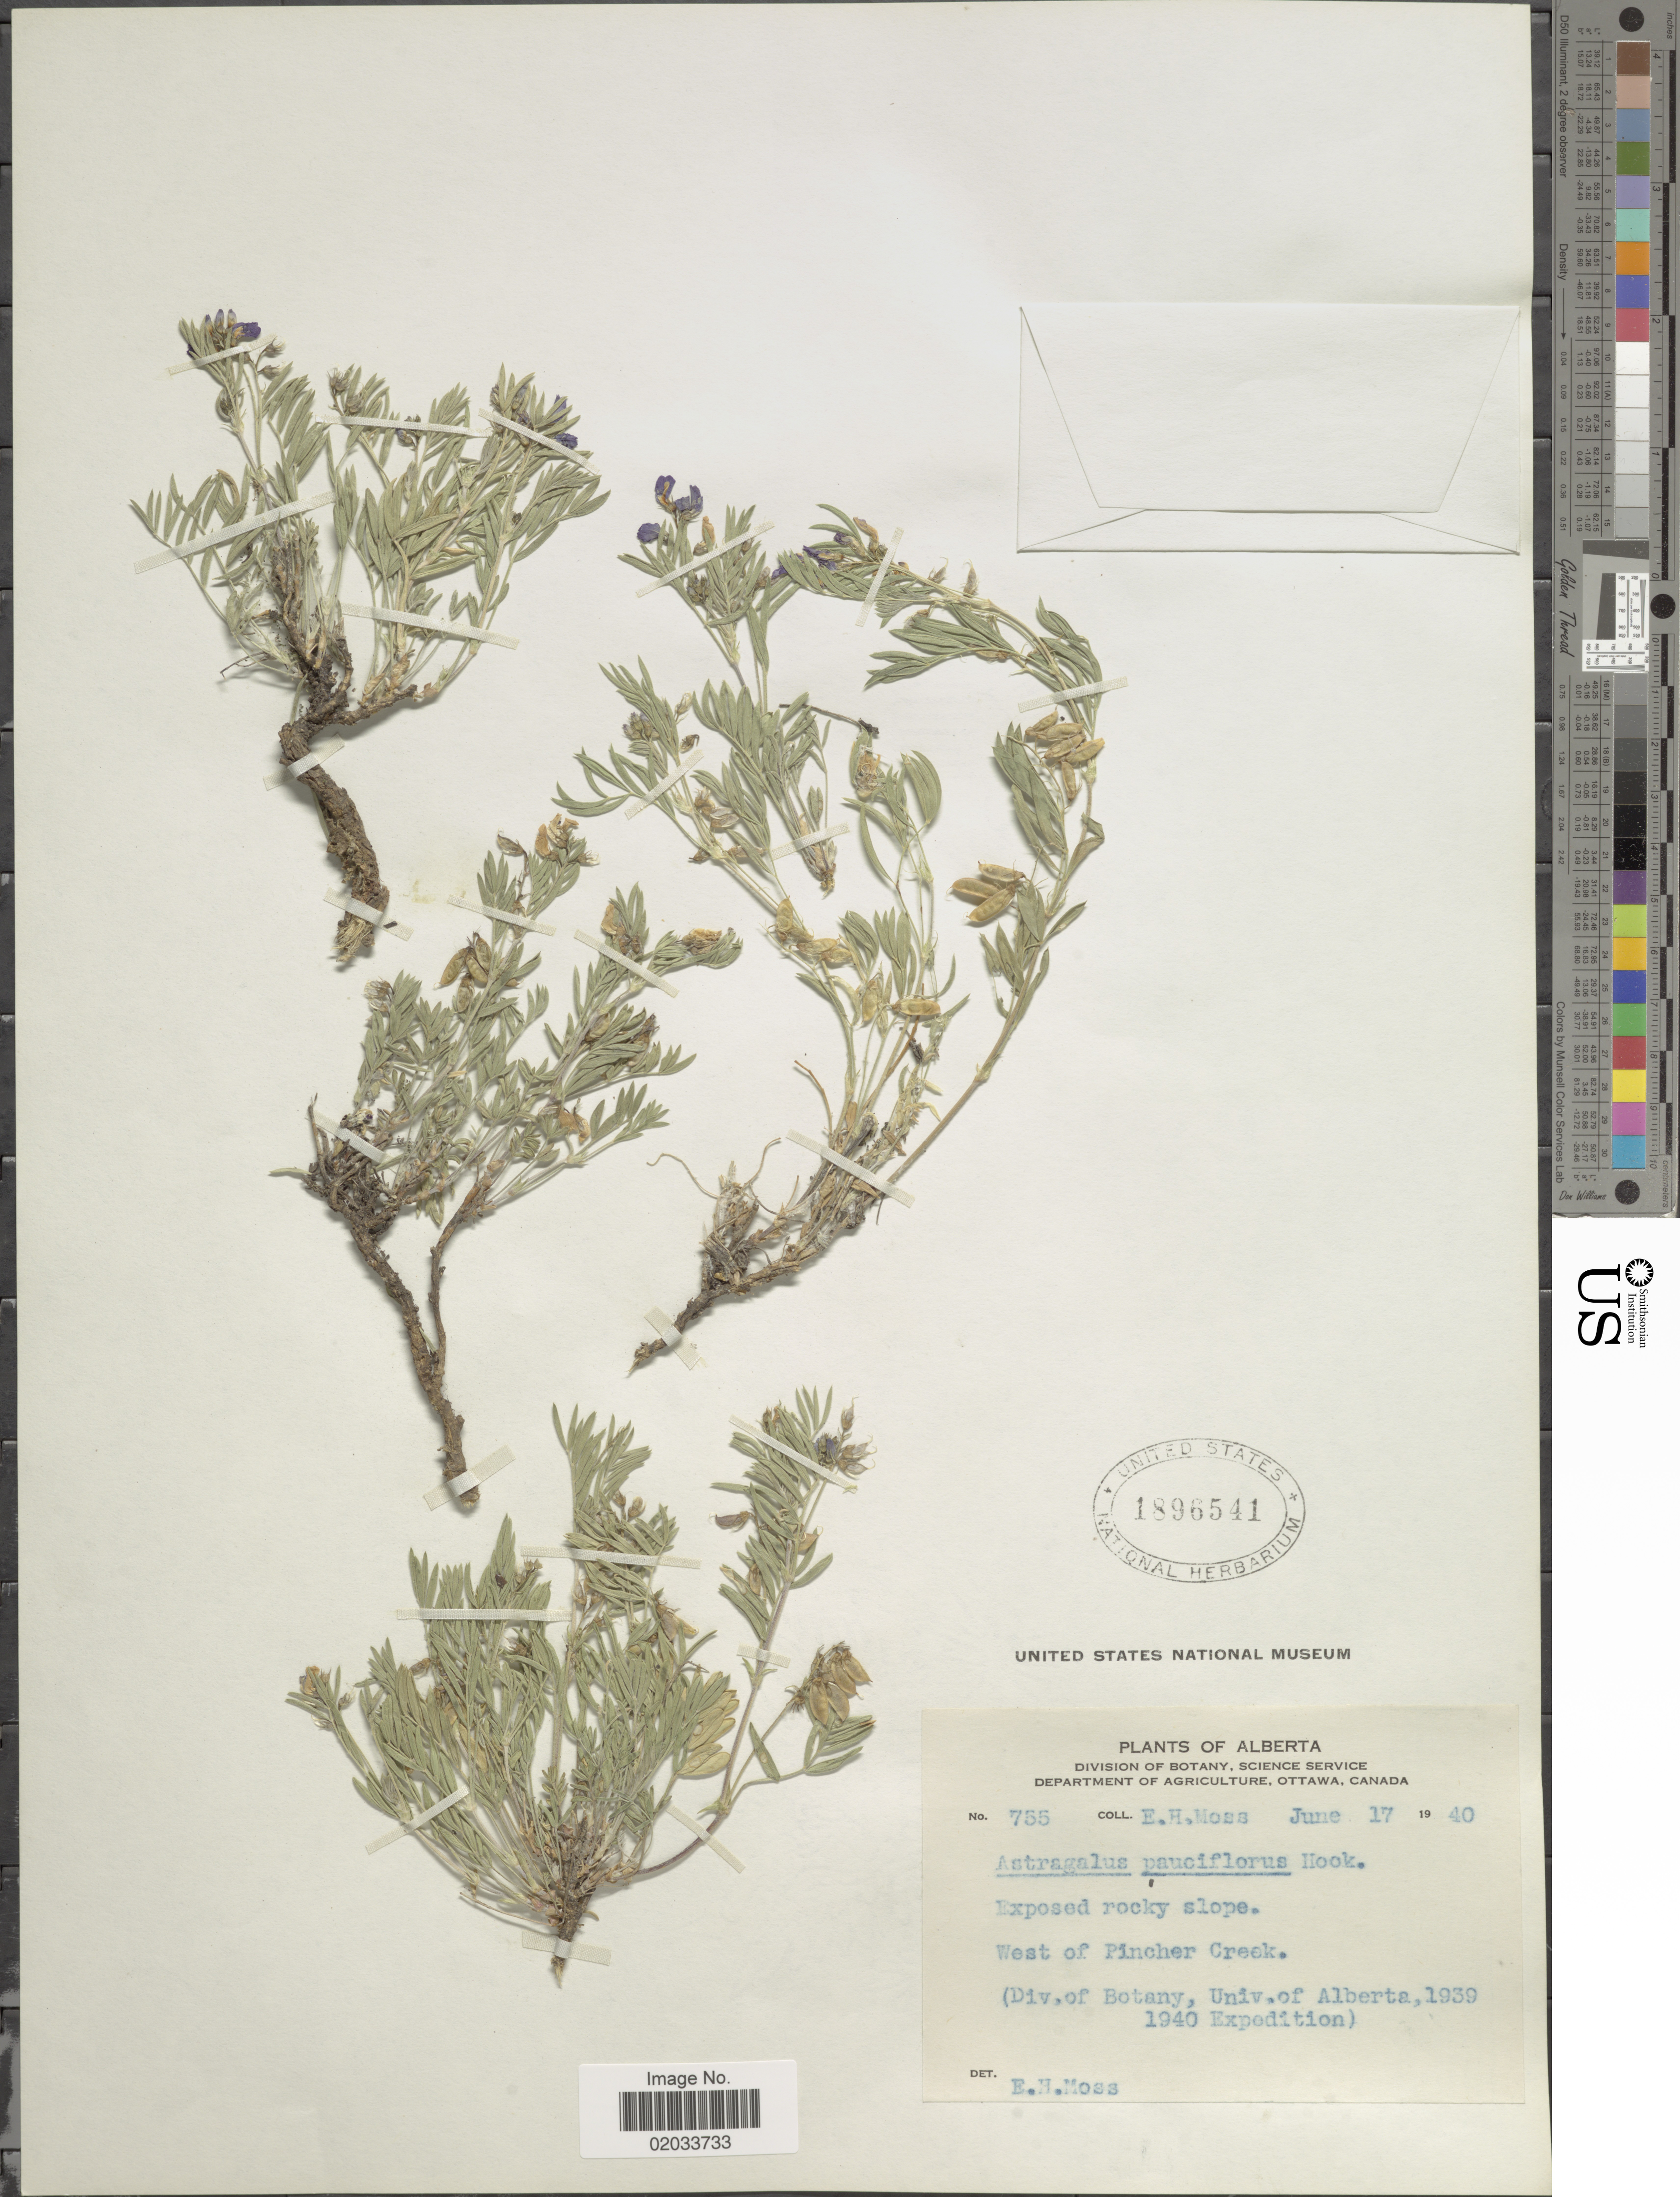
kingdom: Plantae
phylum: Tracheophyta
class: Magnoliopsida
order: Fabales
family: Fabaceae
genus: Astragalus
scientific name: Astragalus pauciflorus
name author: A. Gray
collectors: E. Moss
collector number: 755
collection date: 1940-06-17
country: Canada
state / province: Alberta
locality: Exposed rocky slope, West of Pincher Creek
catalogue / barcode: US 1896541